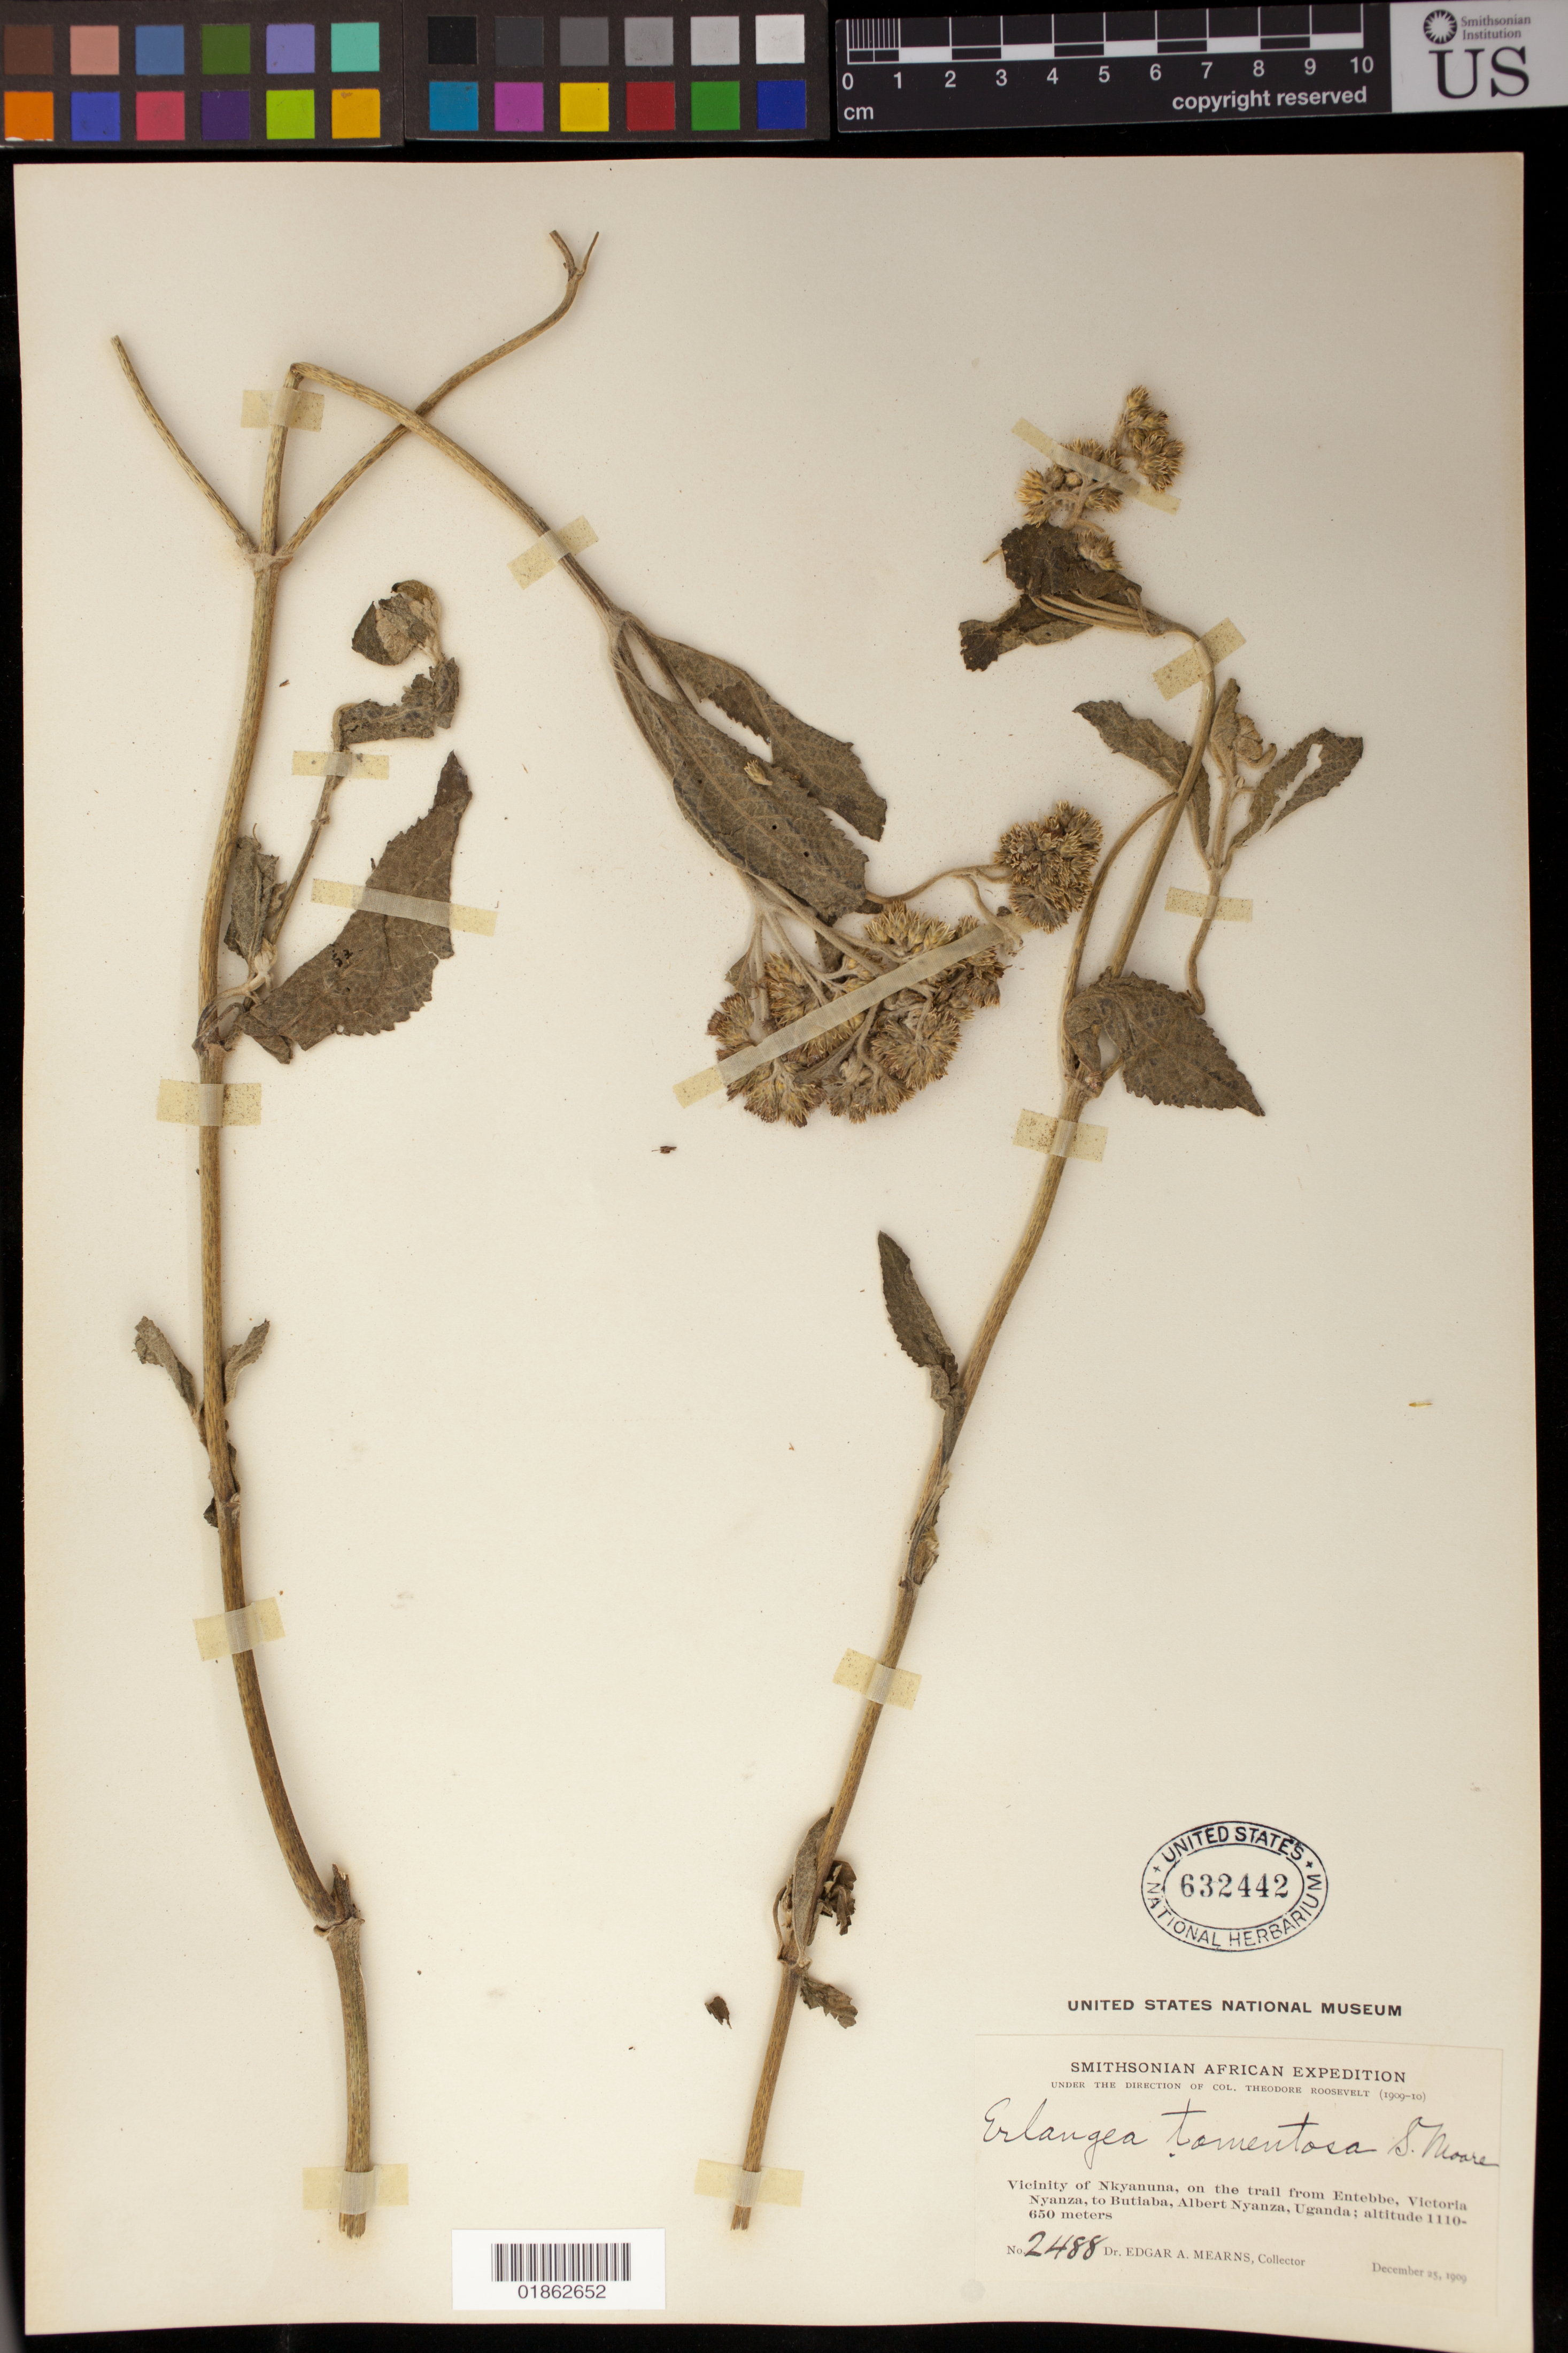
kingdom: Plantae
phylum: Tracheophyta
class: Magnoliopsida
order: Asterales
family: Asteraceae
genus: Erlangea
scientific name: Erlangea tomentosa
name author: S. Moore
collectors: E. A. Mearns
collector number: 2488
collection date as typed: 25 Dec 1909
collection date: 1909-12-25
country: Uganda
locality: Vicinity of Nkyanuna, on the trail from Entebbe, Victoria Nyanza, to Butiaba, Albert Nyanza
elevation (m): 1110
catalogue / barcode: US 632442